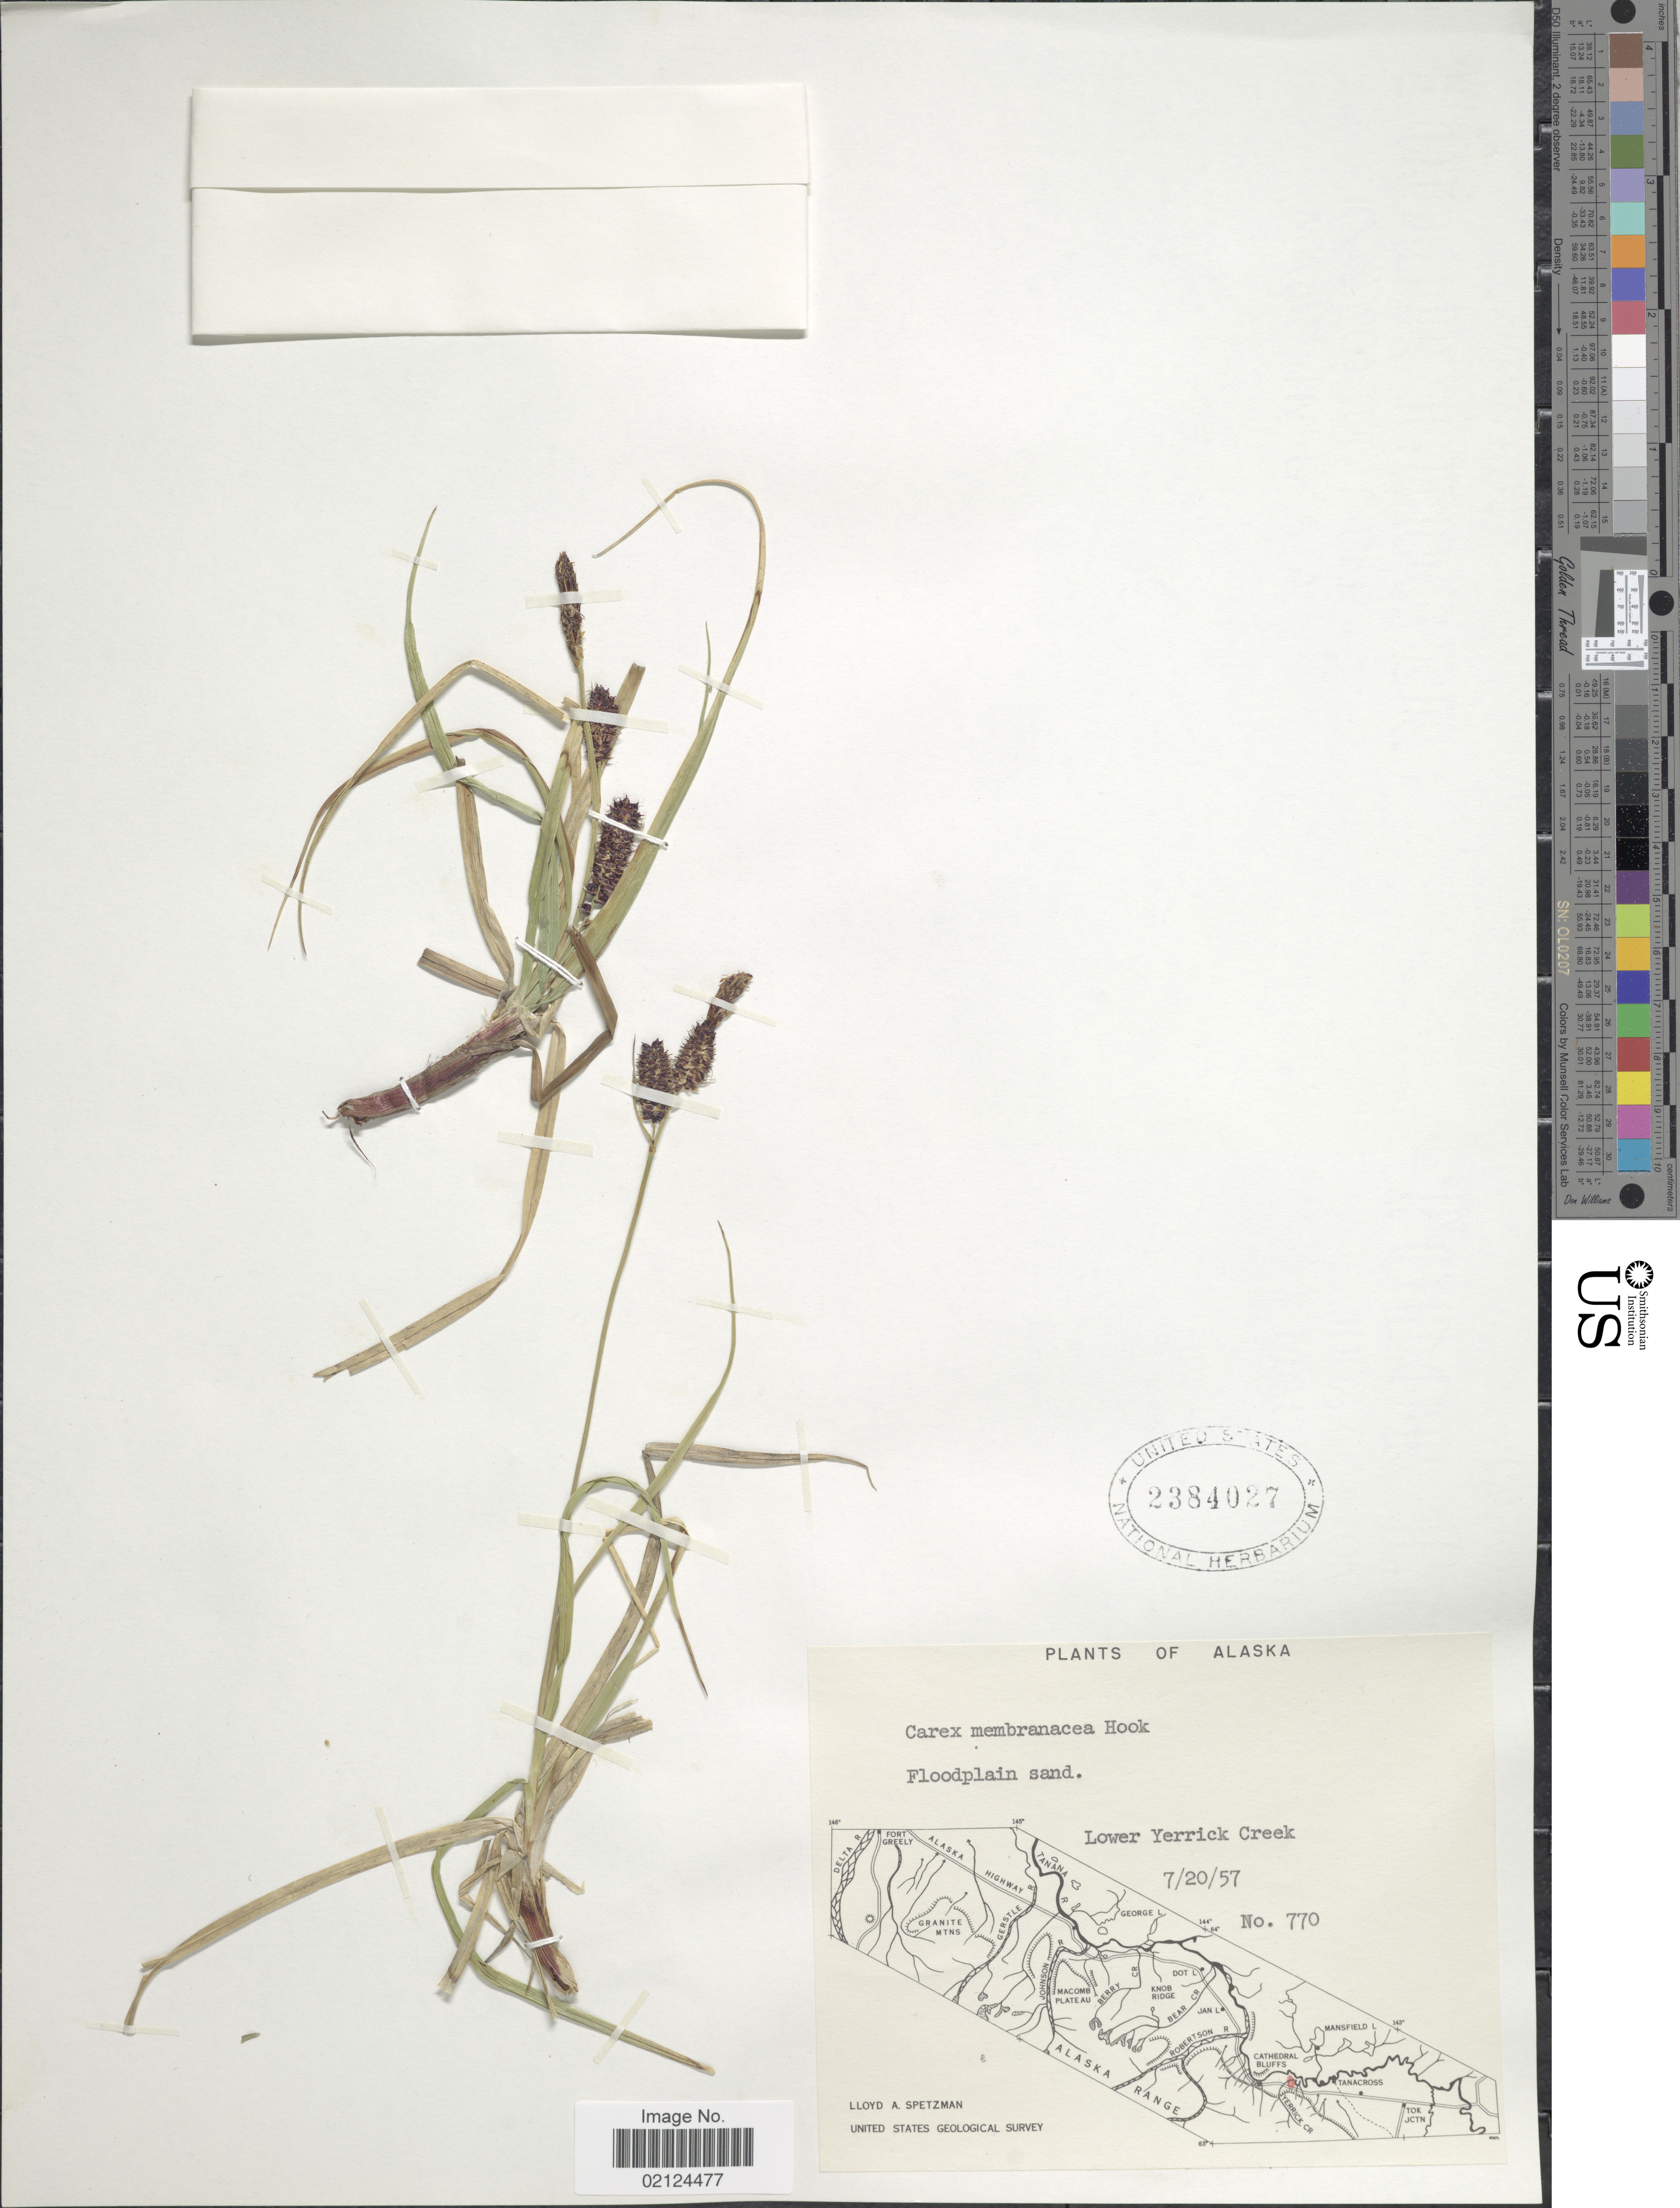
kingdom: Plantae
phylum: Tracheophyta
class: Liliopsida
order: Poales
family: Cyperaceae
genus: Carex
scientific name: Carex membranacea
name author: Hook.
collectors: L. Spetzman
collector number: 770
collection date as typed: Transcribed d/m/y: 20/7/57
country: United States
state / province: Alaska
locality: Lower Yerrick Creek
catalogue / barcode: US 2384027